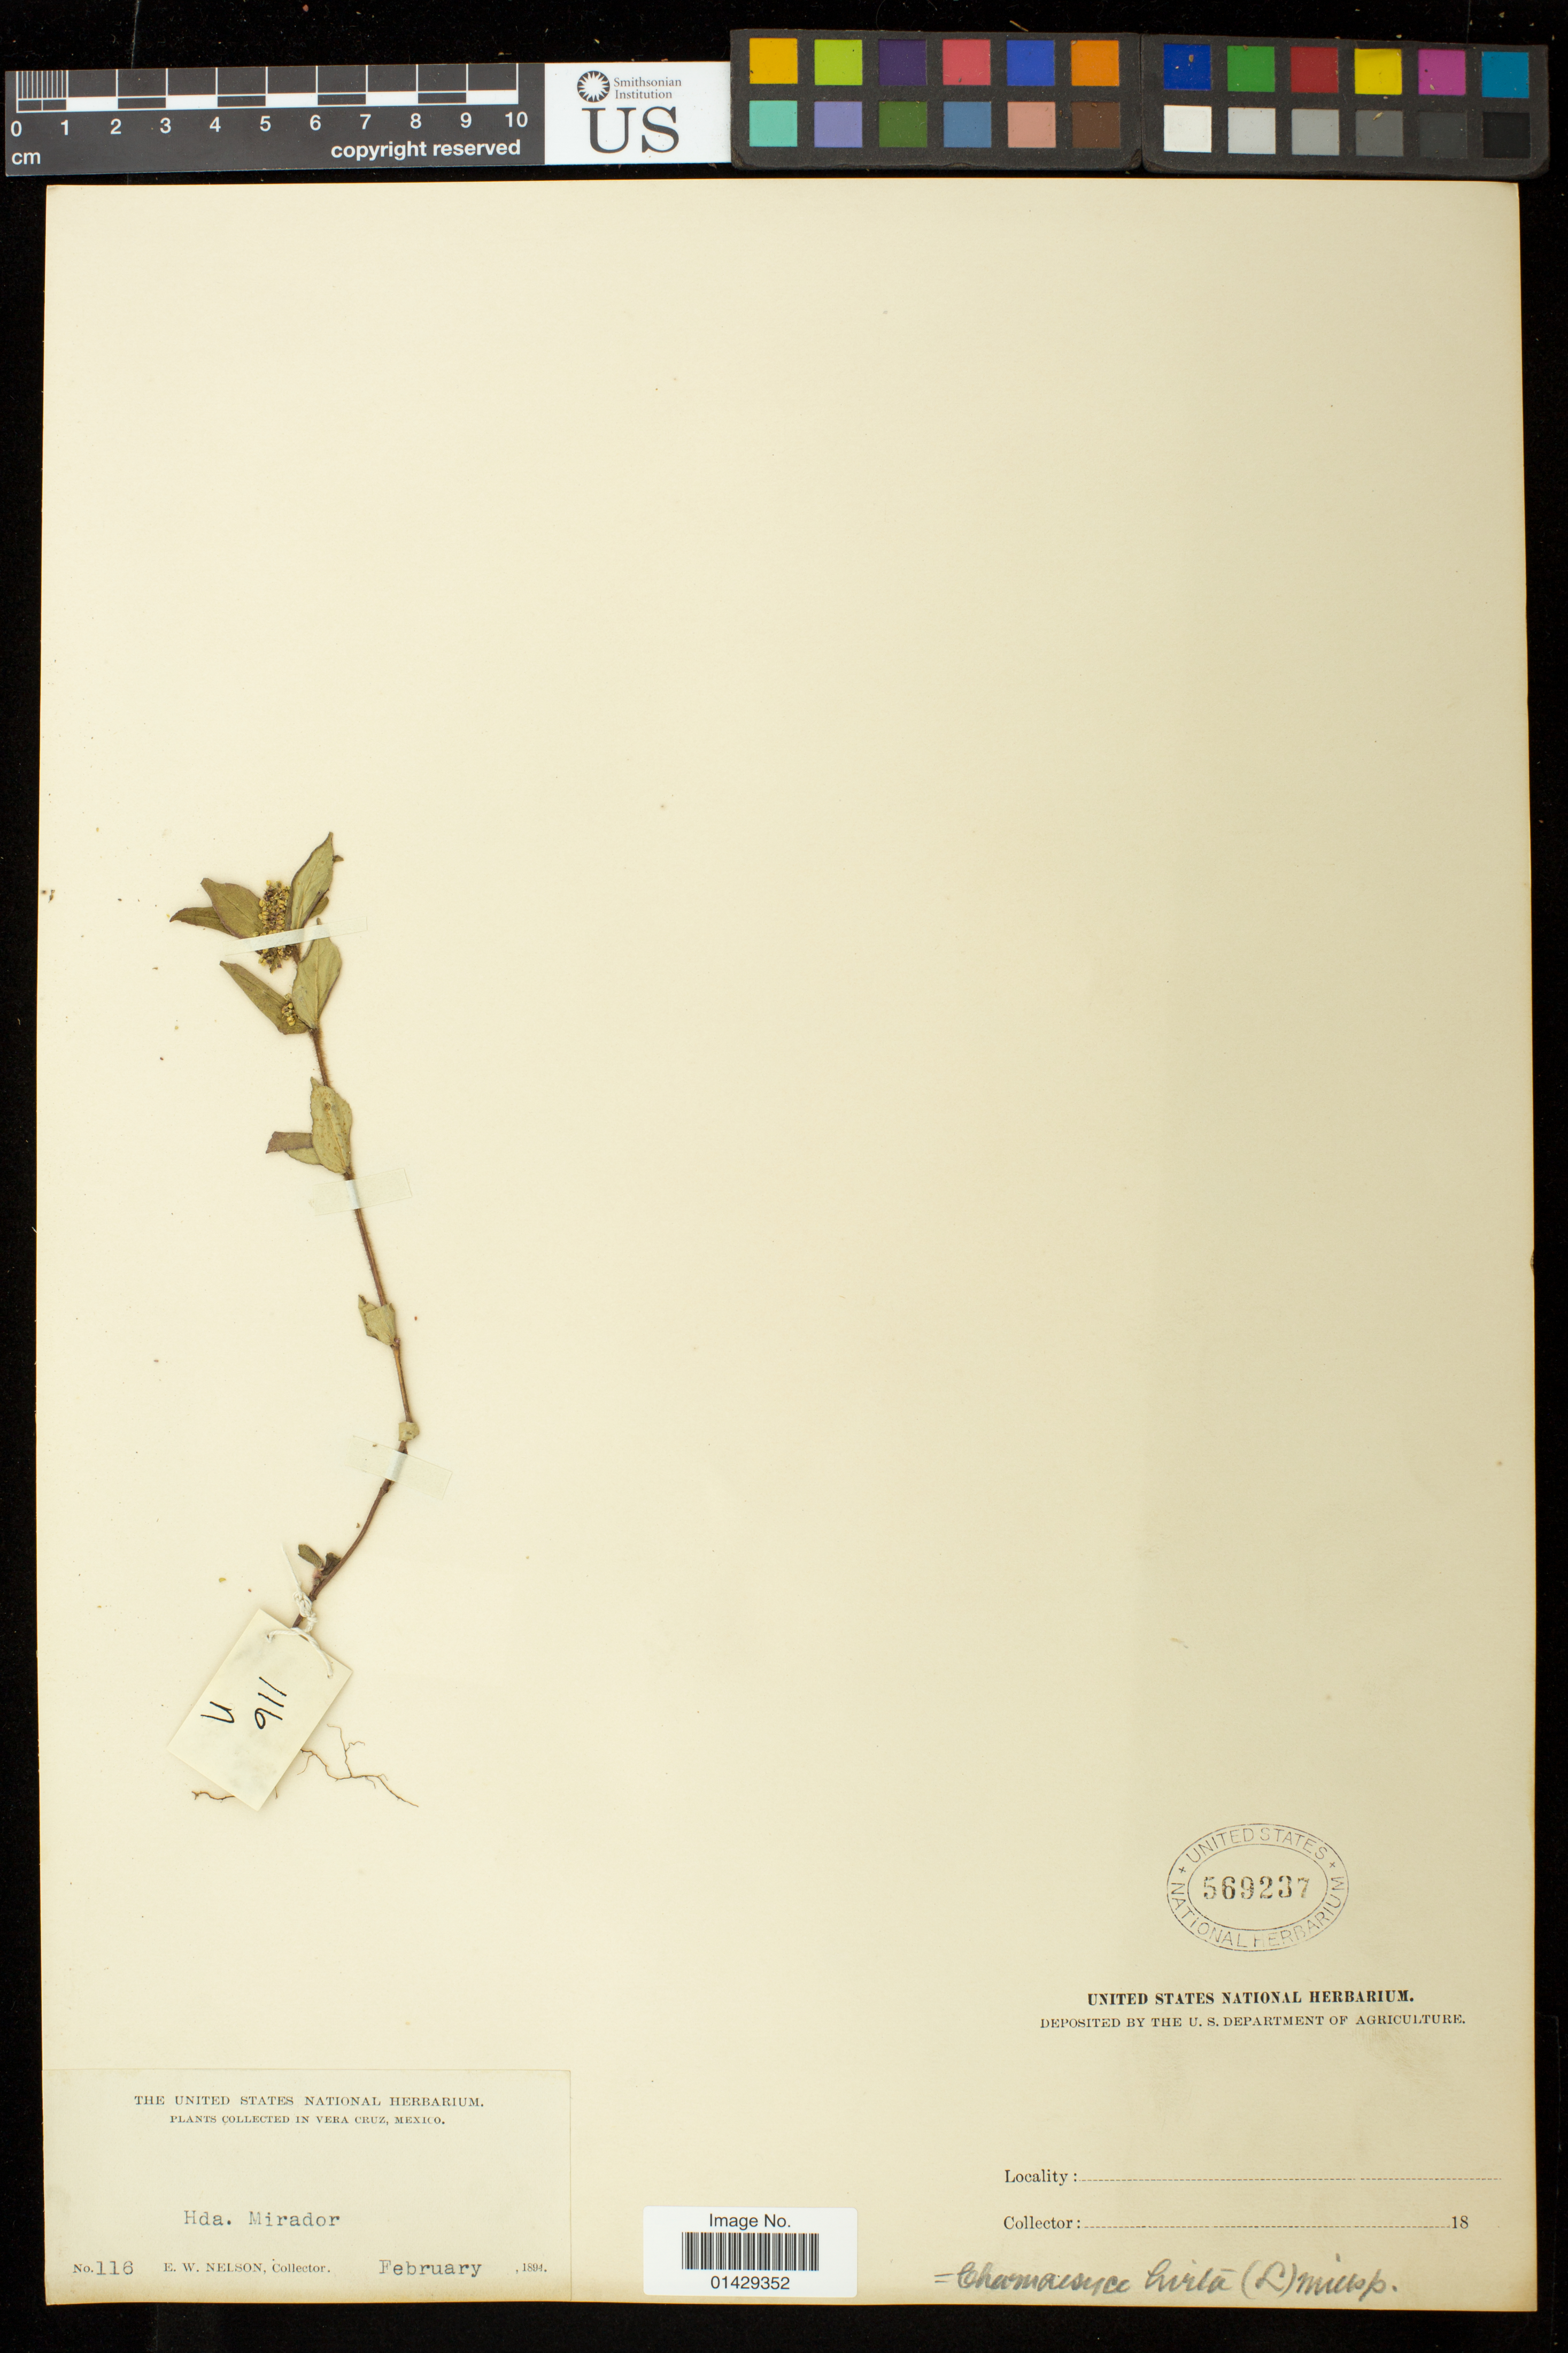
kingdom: Plantae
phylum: Tracheophyta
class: Magnoliopsida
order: Malpighiales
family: Euphorbiaceae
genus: Euphorbia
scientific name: Euphorbia hirta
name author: L.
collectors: E. W. Nelson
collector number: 116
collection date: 1894-02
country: Mexico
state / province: Veracruz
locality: Hda. Mirador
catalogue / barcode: US 569237